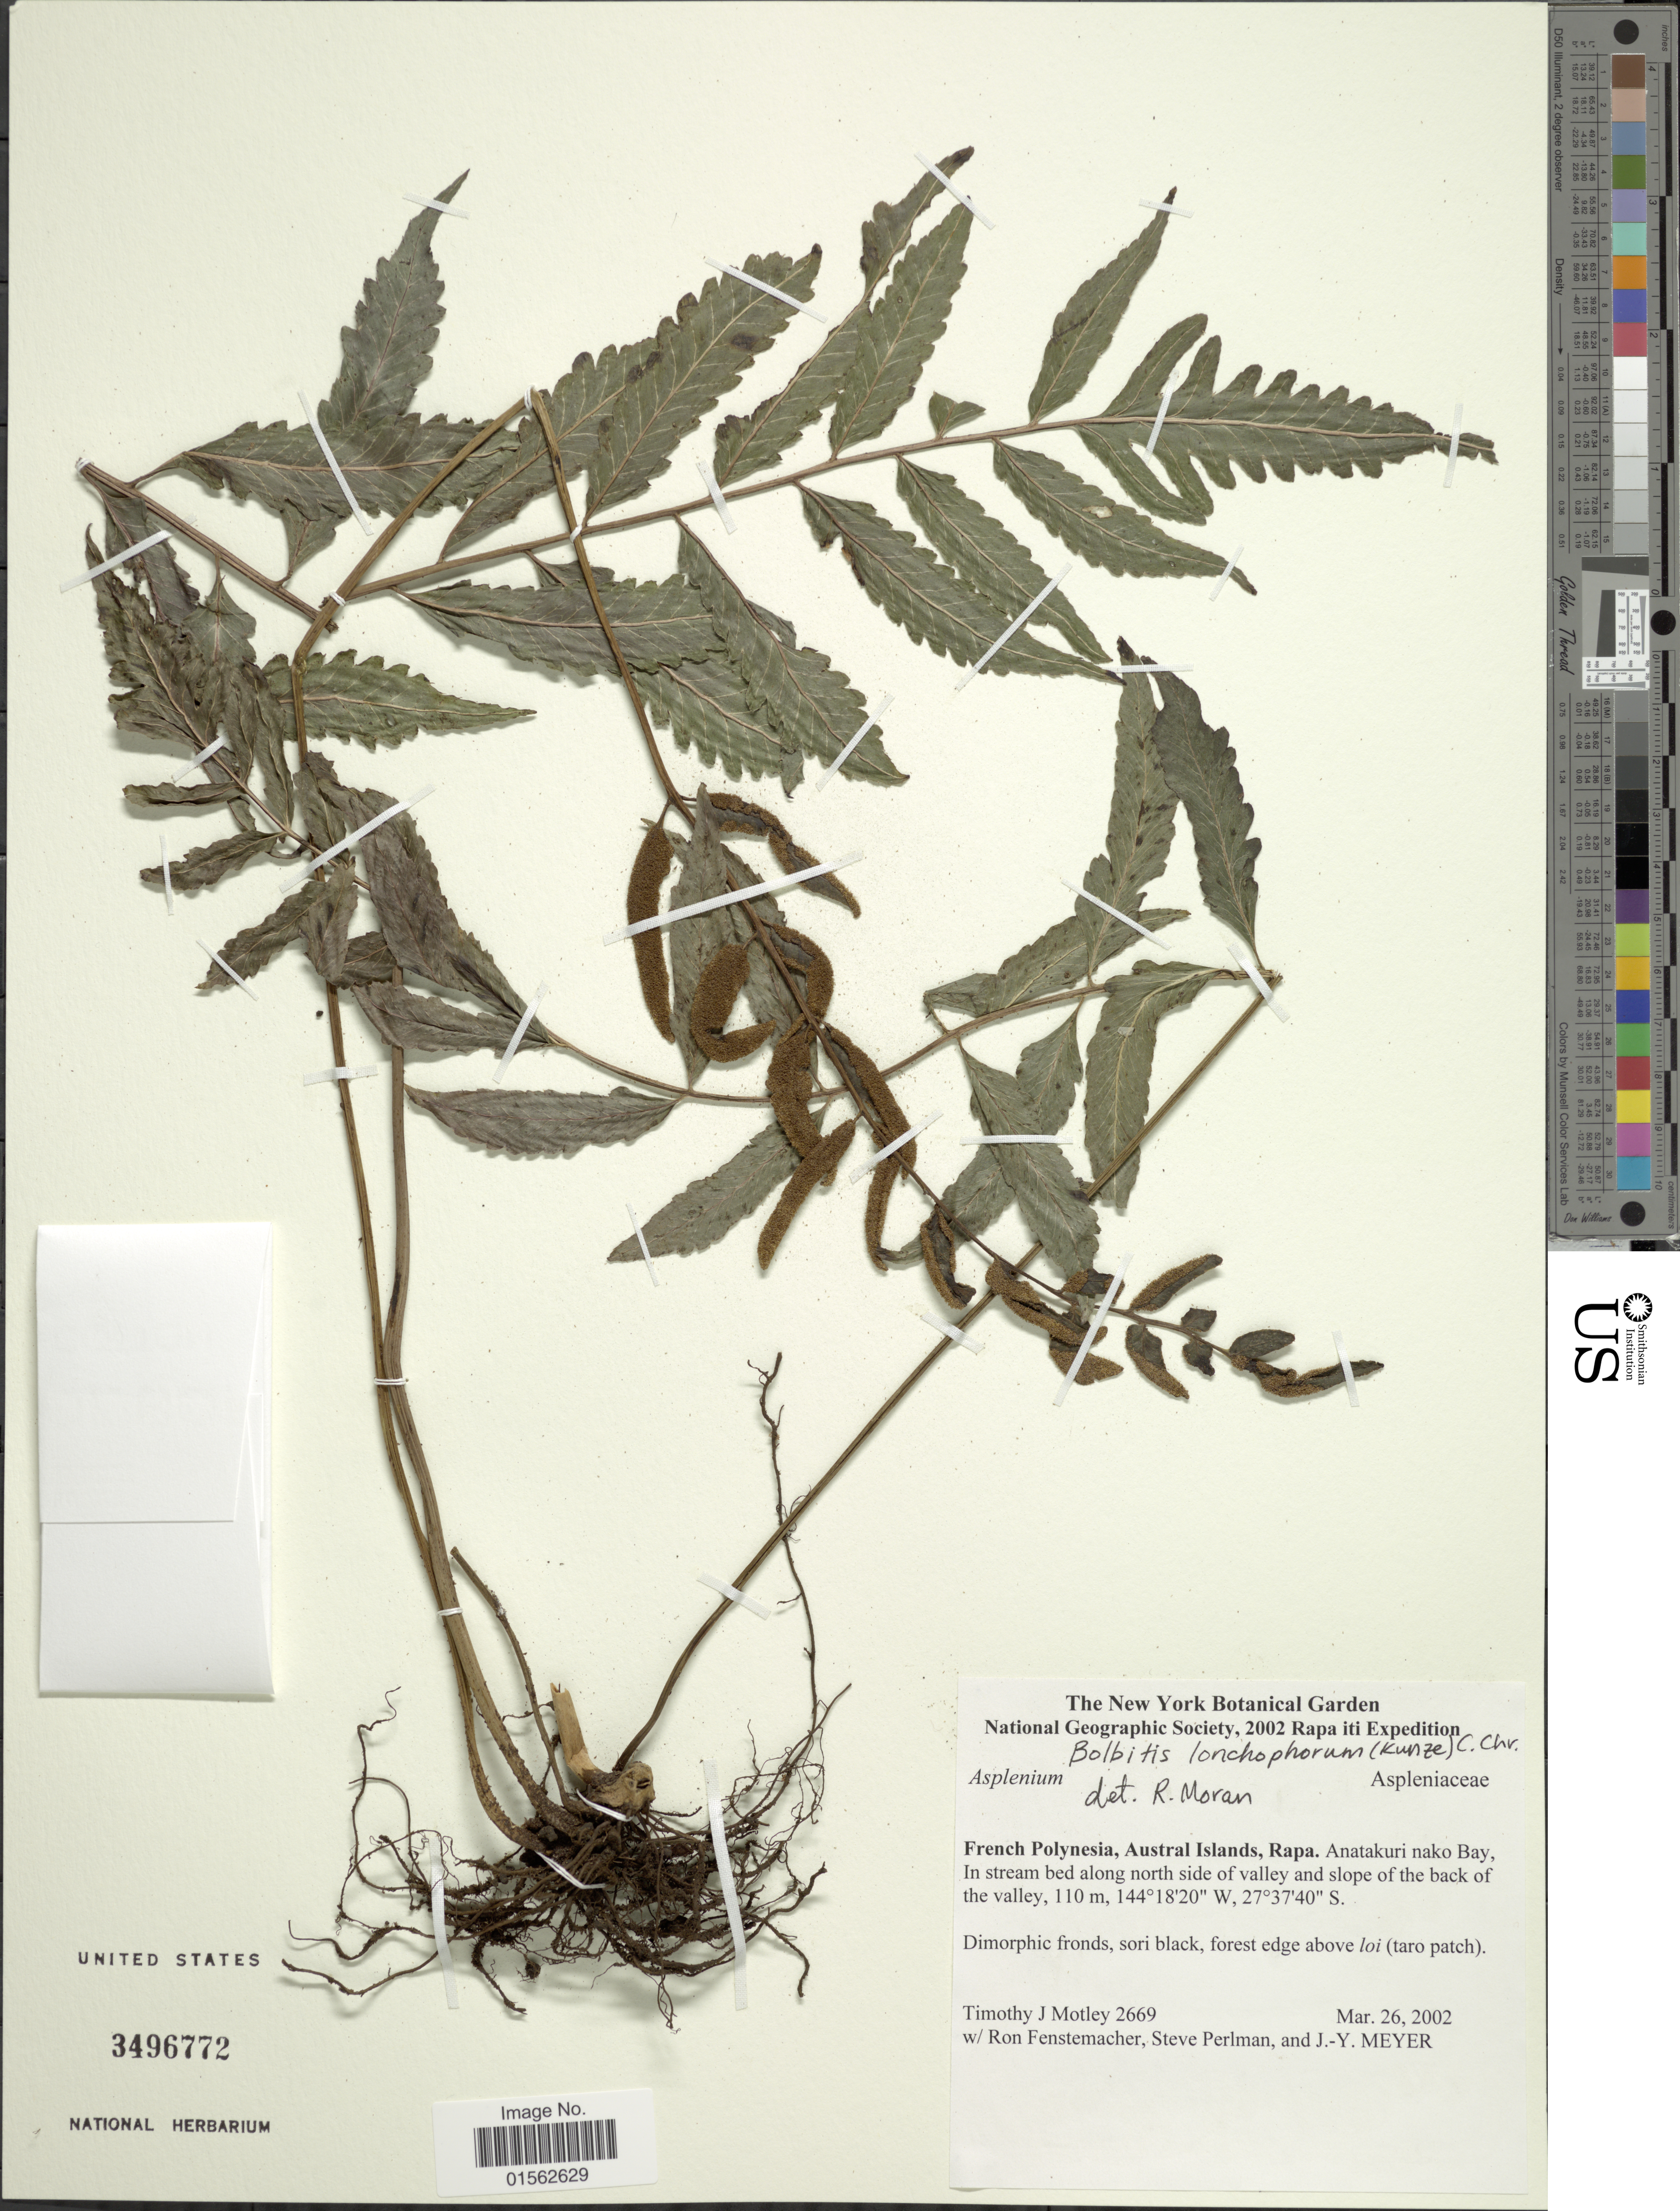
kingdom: Plantae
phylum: Tracheophyta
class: Polypodiopsida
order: Polypodiales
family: Dryopteridaceae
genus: Bolbitis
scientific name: Bolbitis lonchophora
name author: (Fée) C. Chr.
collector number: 2669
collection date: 2002-03-26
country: French Polynesia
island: Rapa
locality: Austral Islands, Rapa, Anatakuri nako Bay, in stream bed along north side of valley and slope of the back of the valley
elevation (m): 110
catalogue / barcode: US 3496772